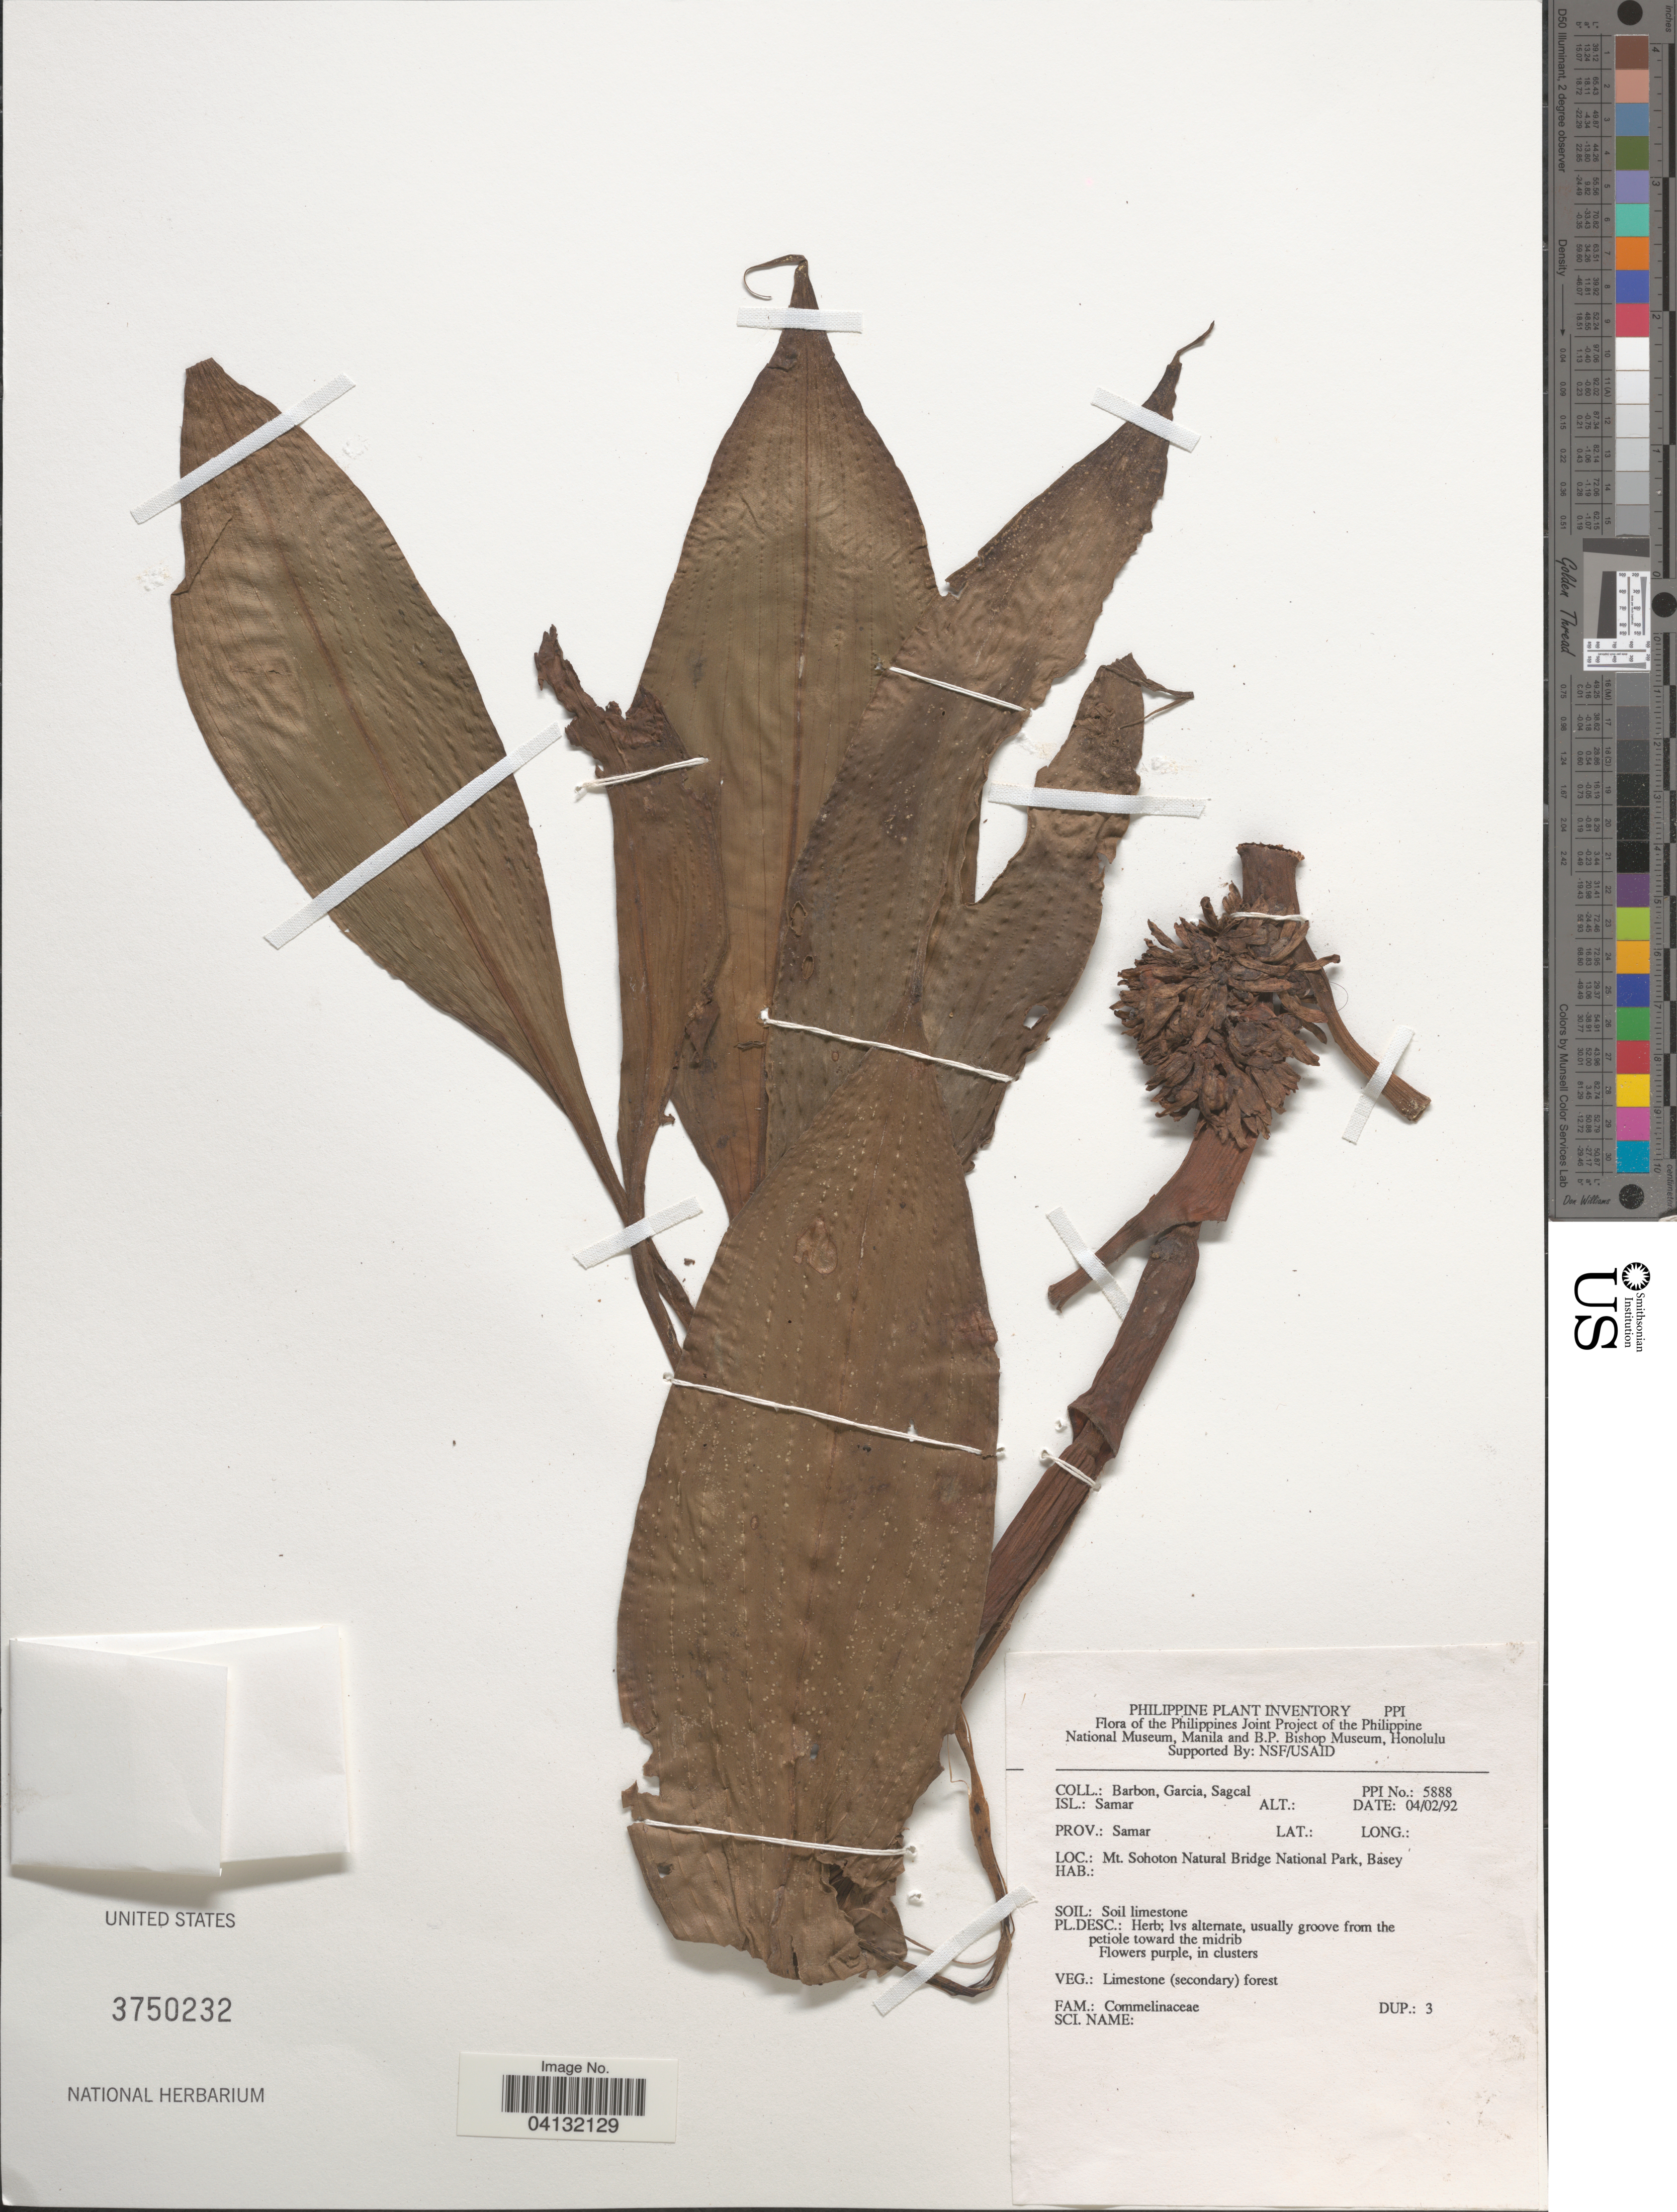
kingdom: Plantae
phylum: Tracheophyta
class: Liliopsida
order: Commelinales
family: Commelinaceae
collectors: Barbon, H. Garcia & E. Sagcal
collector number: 5888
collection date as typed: Transcribed d/m/y: 4/2/92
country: Philippines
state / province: Eastern Visayas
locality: Isl.: Samar. Prov.: Samar. Mt. Sohoton Natural Bridge National Park, Basey.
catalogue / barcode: US 3750232